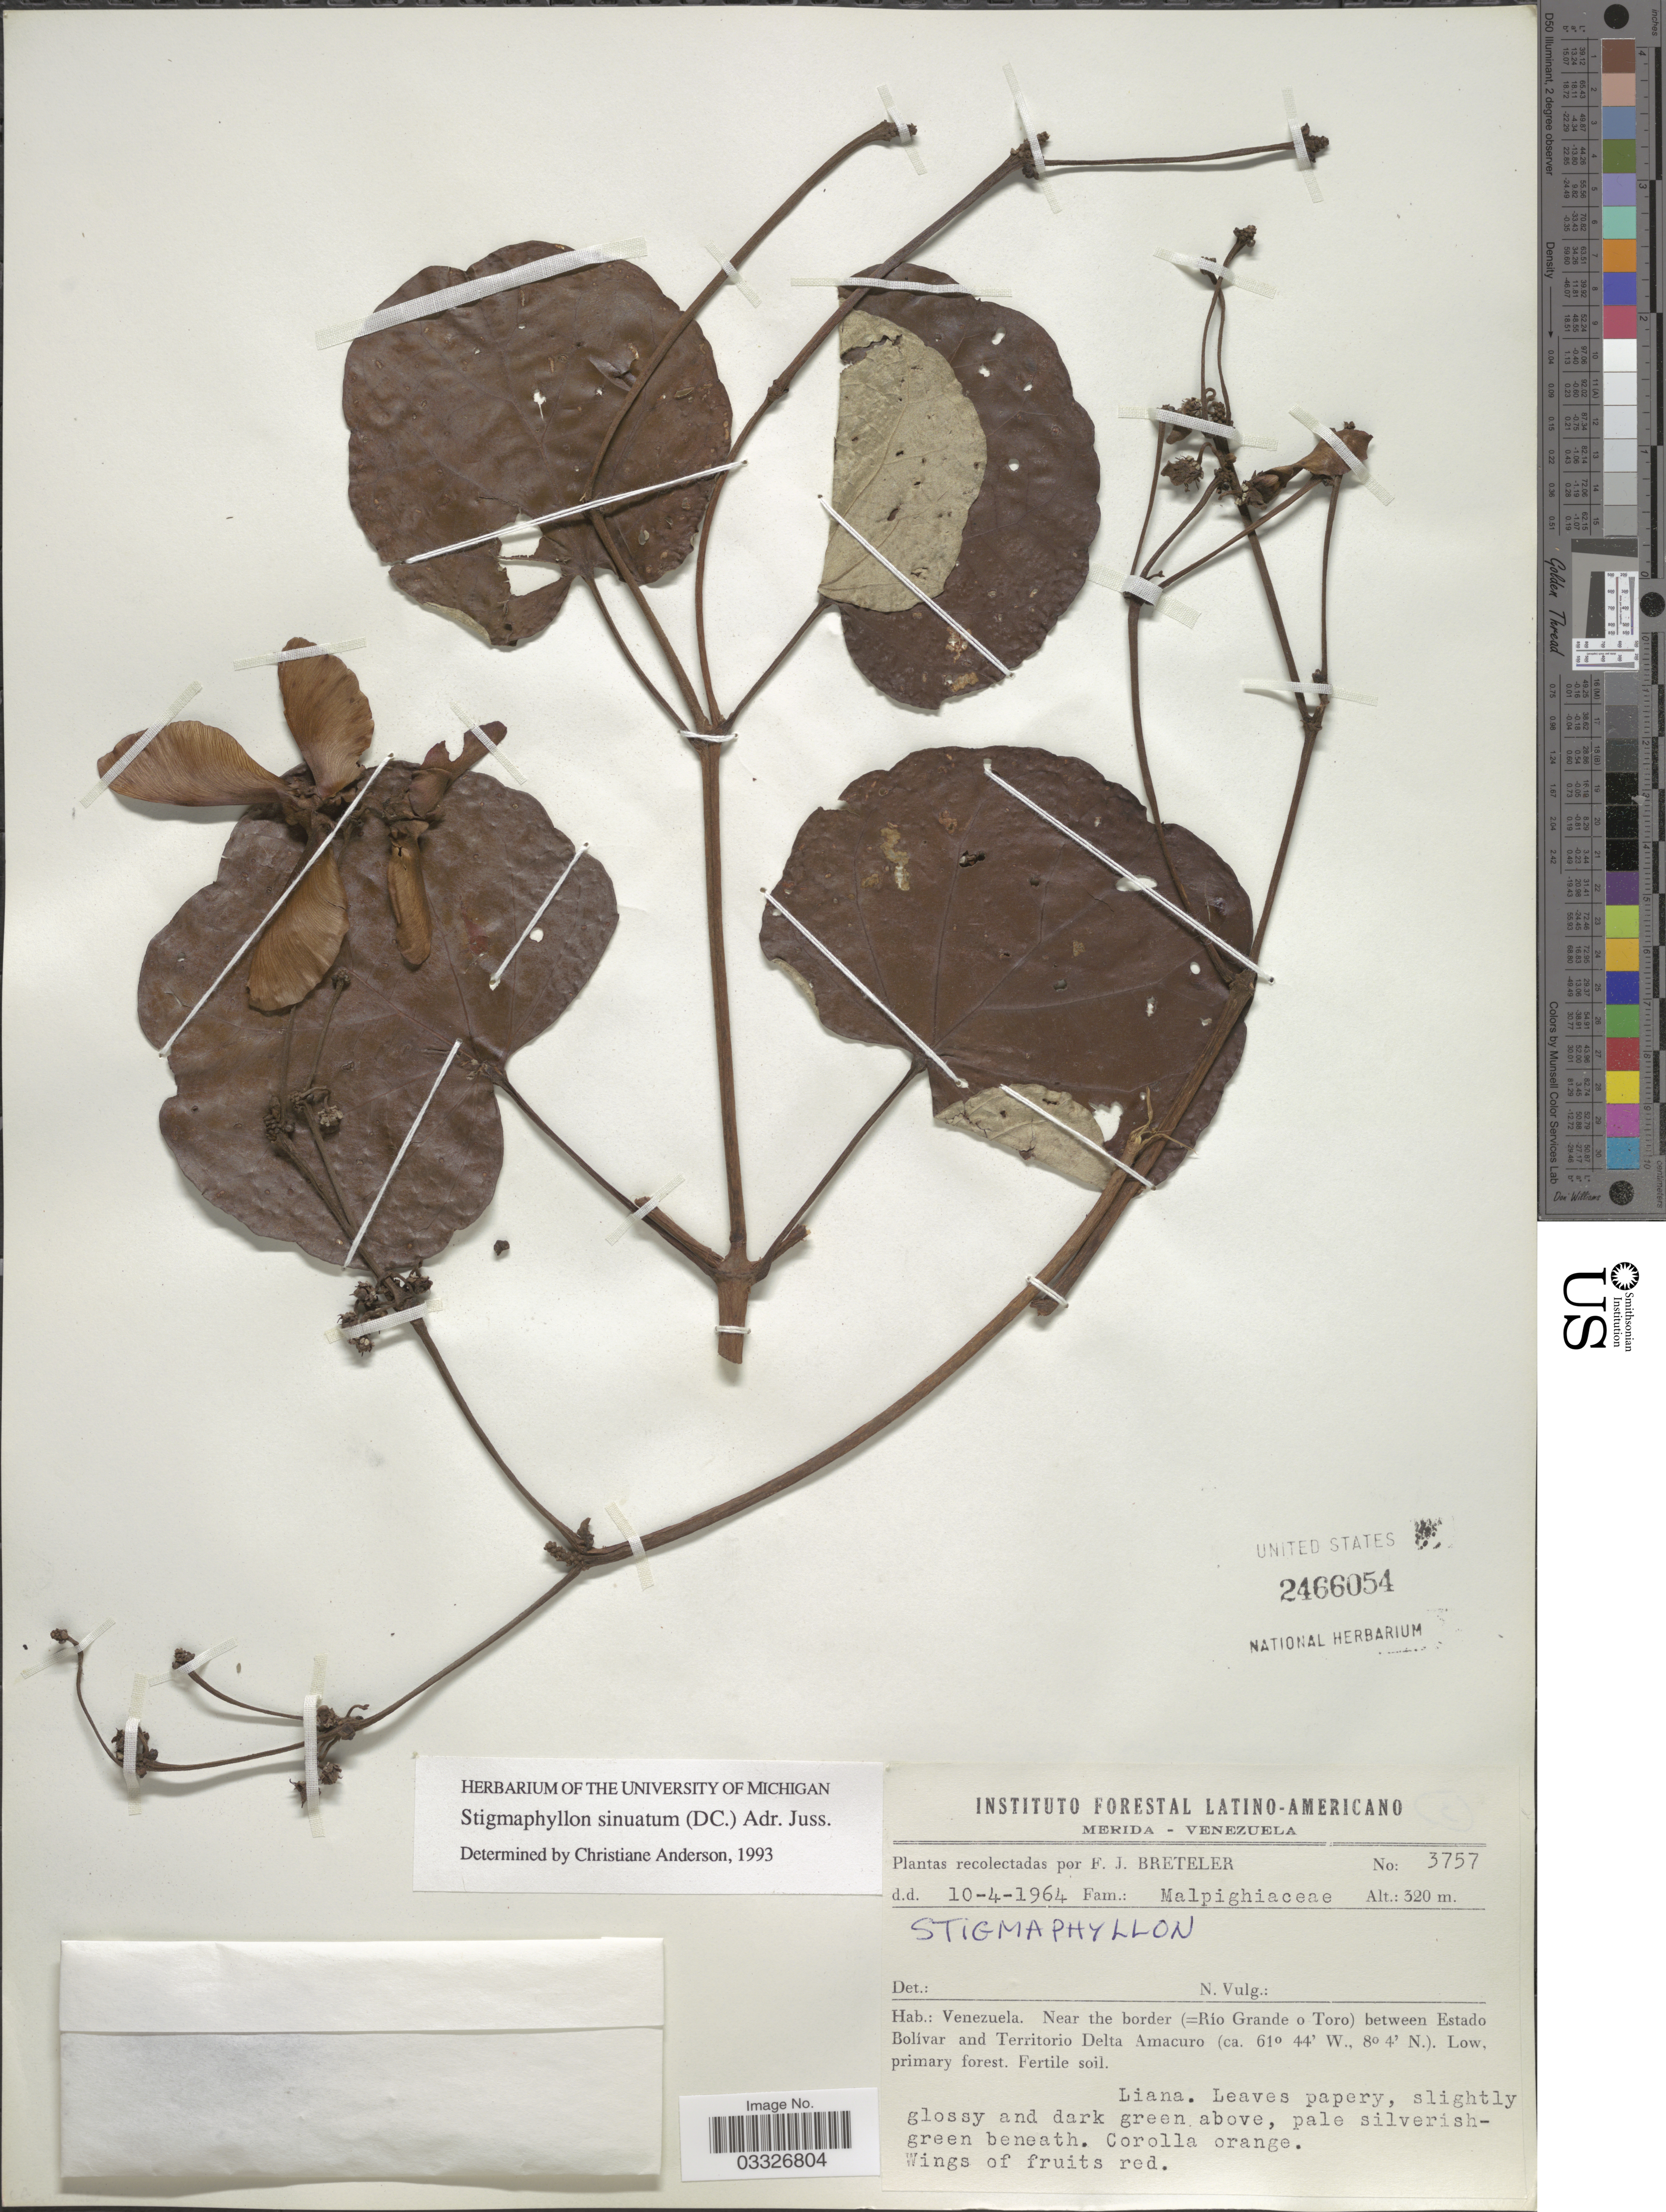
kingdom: Plantae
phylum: Tracheophyta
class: Magnoliopsida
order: Malpighiales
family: Malpighiaceae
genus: Stigmaphyllon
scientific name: Stigmaphyllon sinuatum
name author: (DC.) A. Juss.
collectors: F. J. Breteler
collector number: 3757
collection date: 1964-04-10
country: Venezuela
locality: Near the border (=Río Grande o Toro) between Estado Bolívar and Territorio Delta Amacuro.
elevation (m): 320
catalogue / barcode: US 2466054